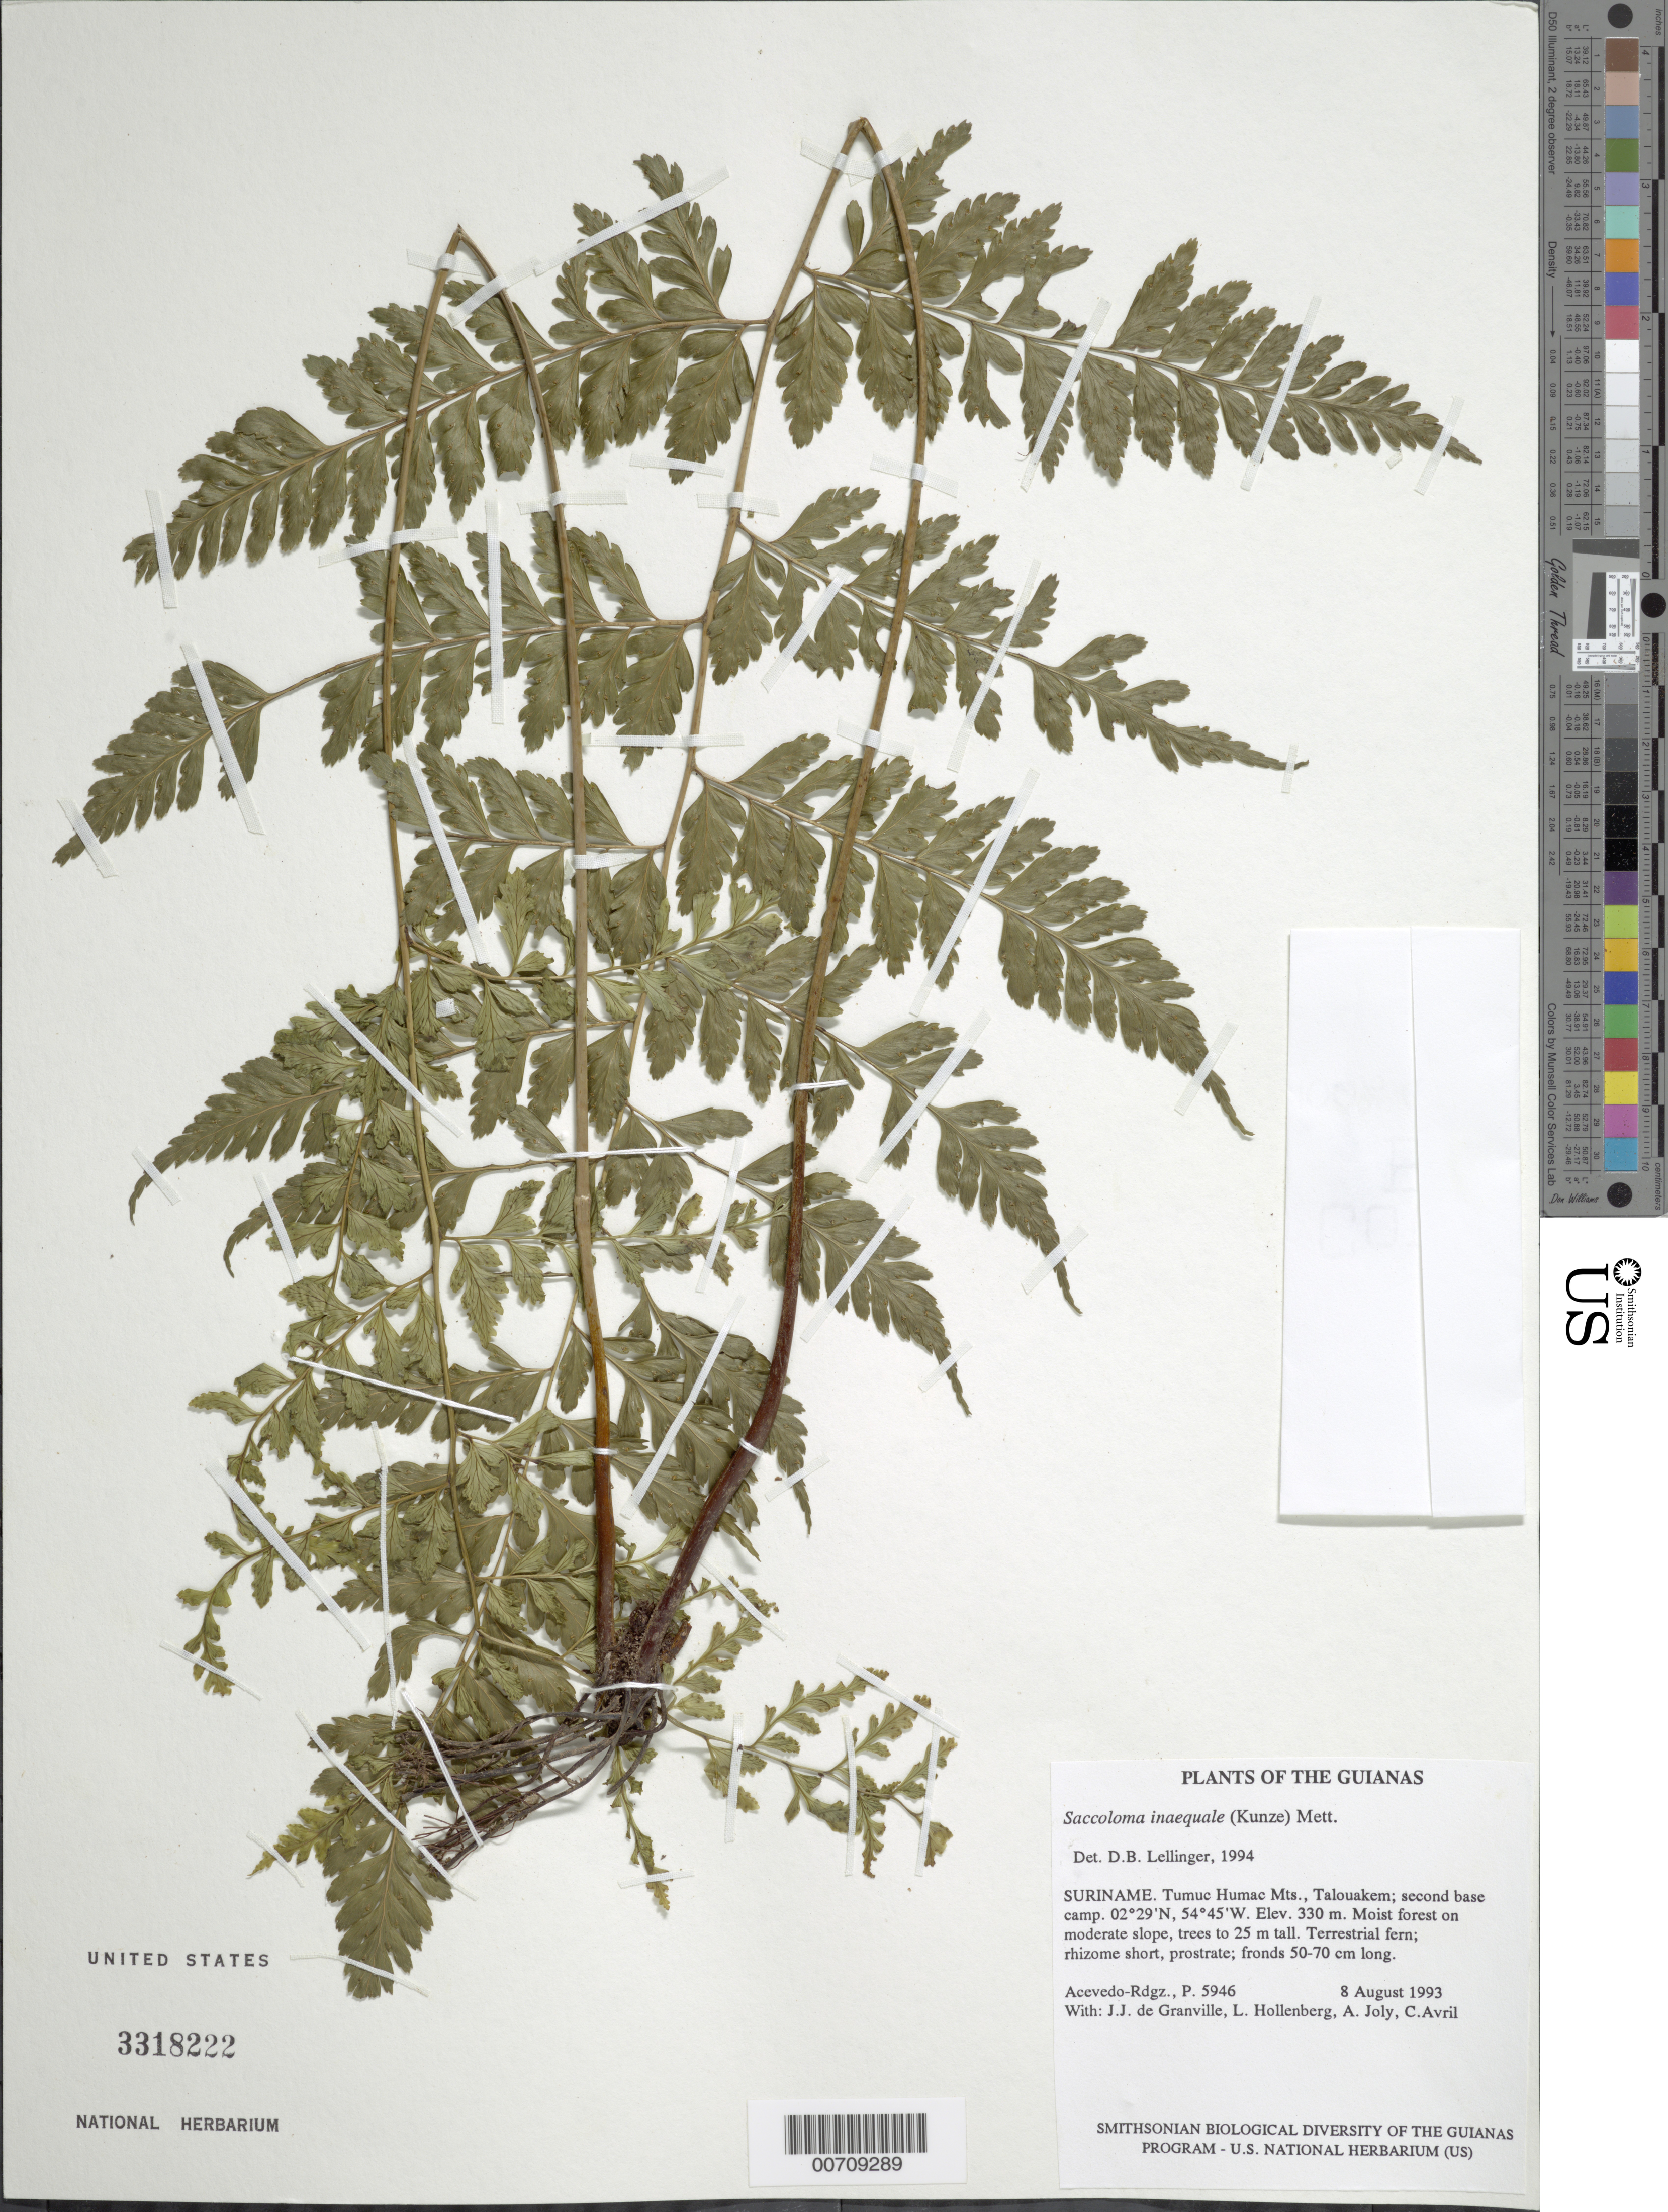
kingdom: Plantae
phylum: Tracheophyta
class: Polypodiopsida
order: Polypodiales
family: Saccolomataceae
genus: Saccoloma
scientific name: Saccoloma inaequale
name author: (Kunze) Mett.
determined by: Lellinger, David B., (BOT), Smithsonian Institution - National Museum of Natural History (UNITED STATES)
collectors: P. Acevedo-Rodr., J.-J. de Granville, A. Boyer, C. Avril de Maria & L. Hollenberg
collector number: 5946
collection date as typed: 08 Aug 1993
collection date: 1993-08-08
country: Suriname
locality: Tumuc Humac Mts., Talouakem; second base camp.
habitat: Moist forest on moderate slope, trees to 25 m tall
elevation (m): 330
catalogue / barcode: US 3318222